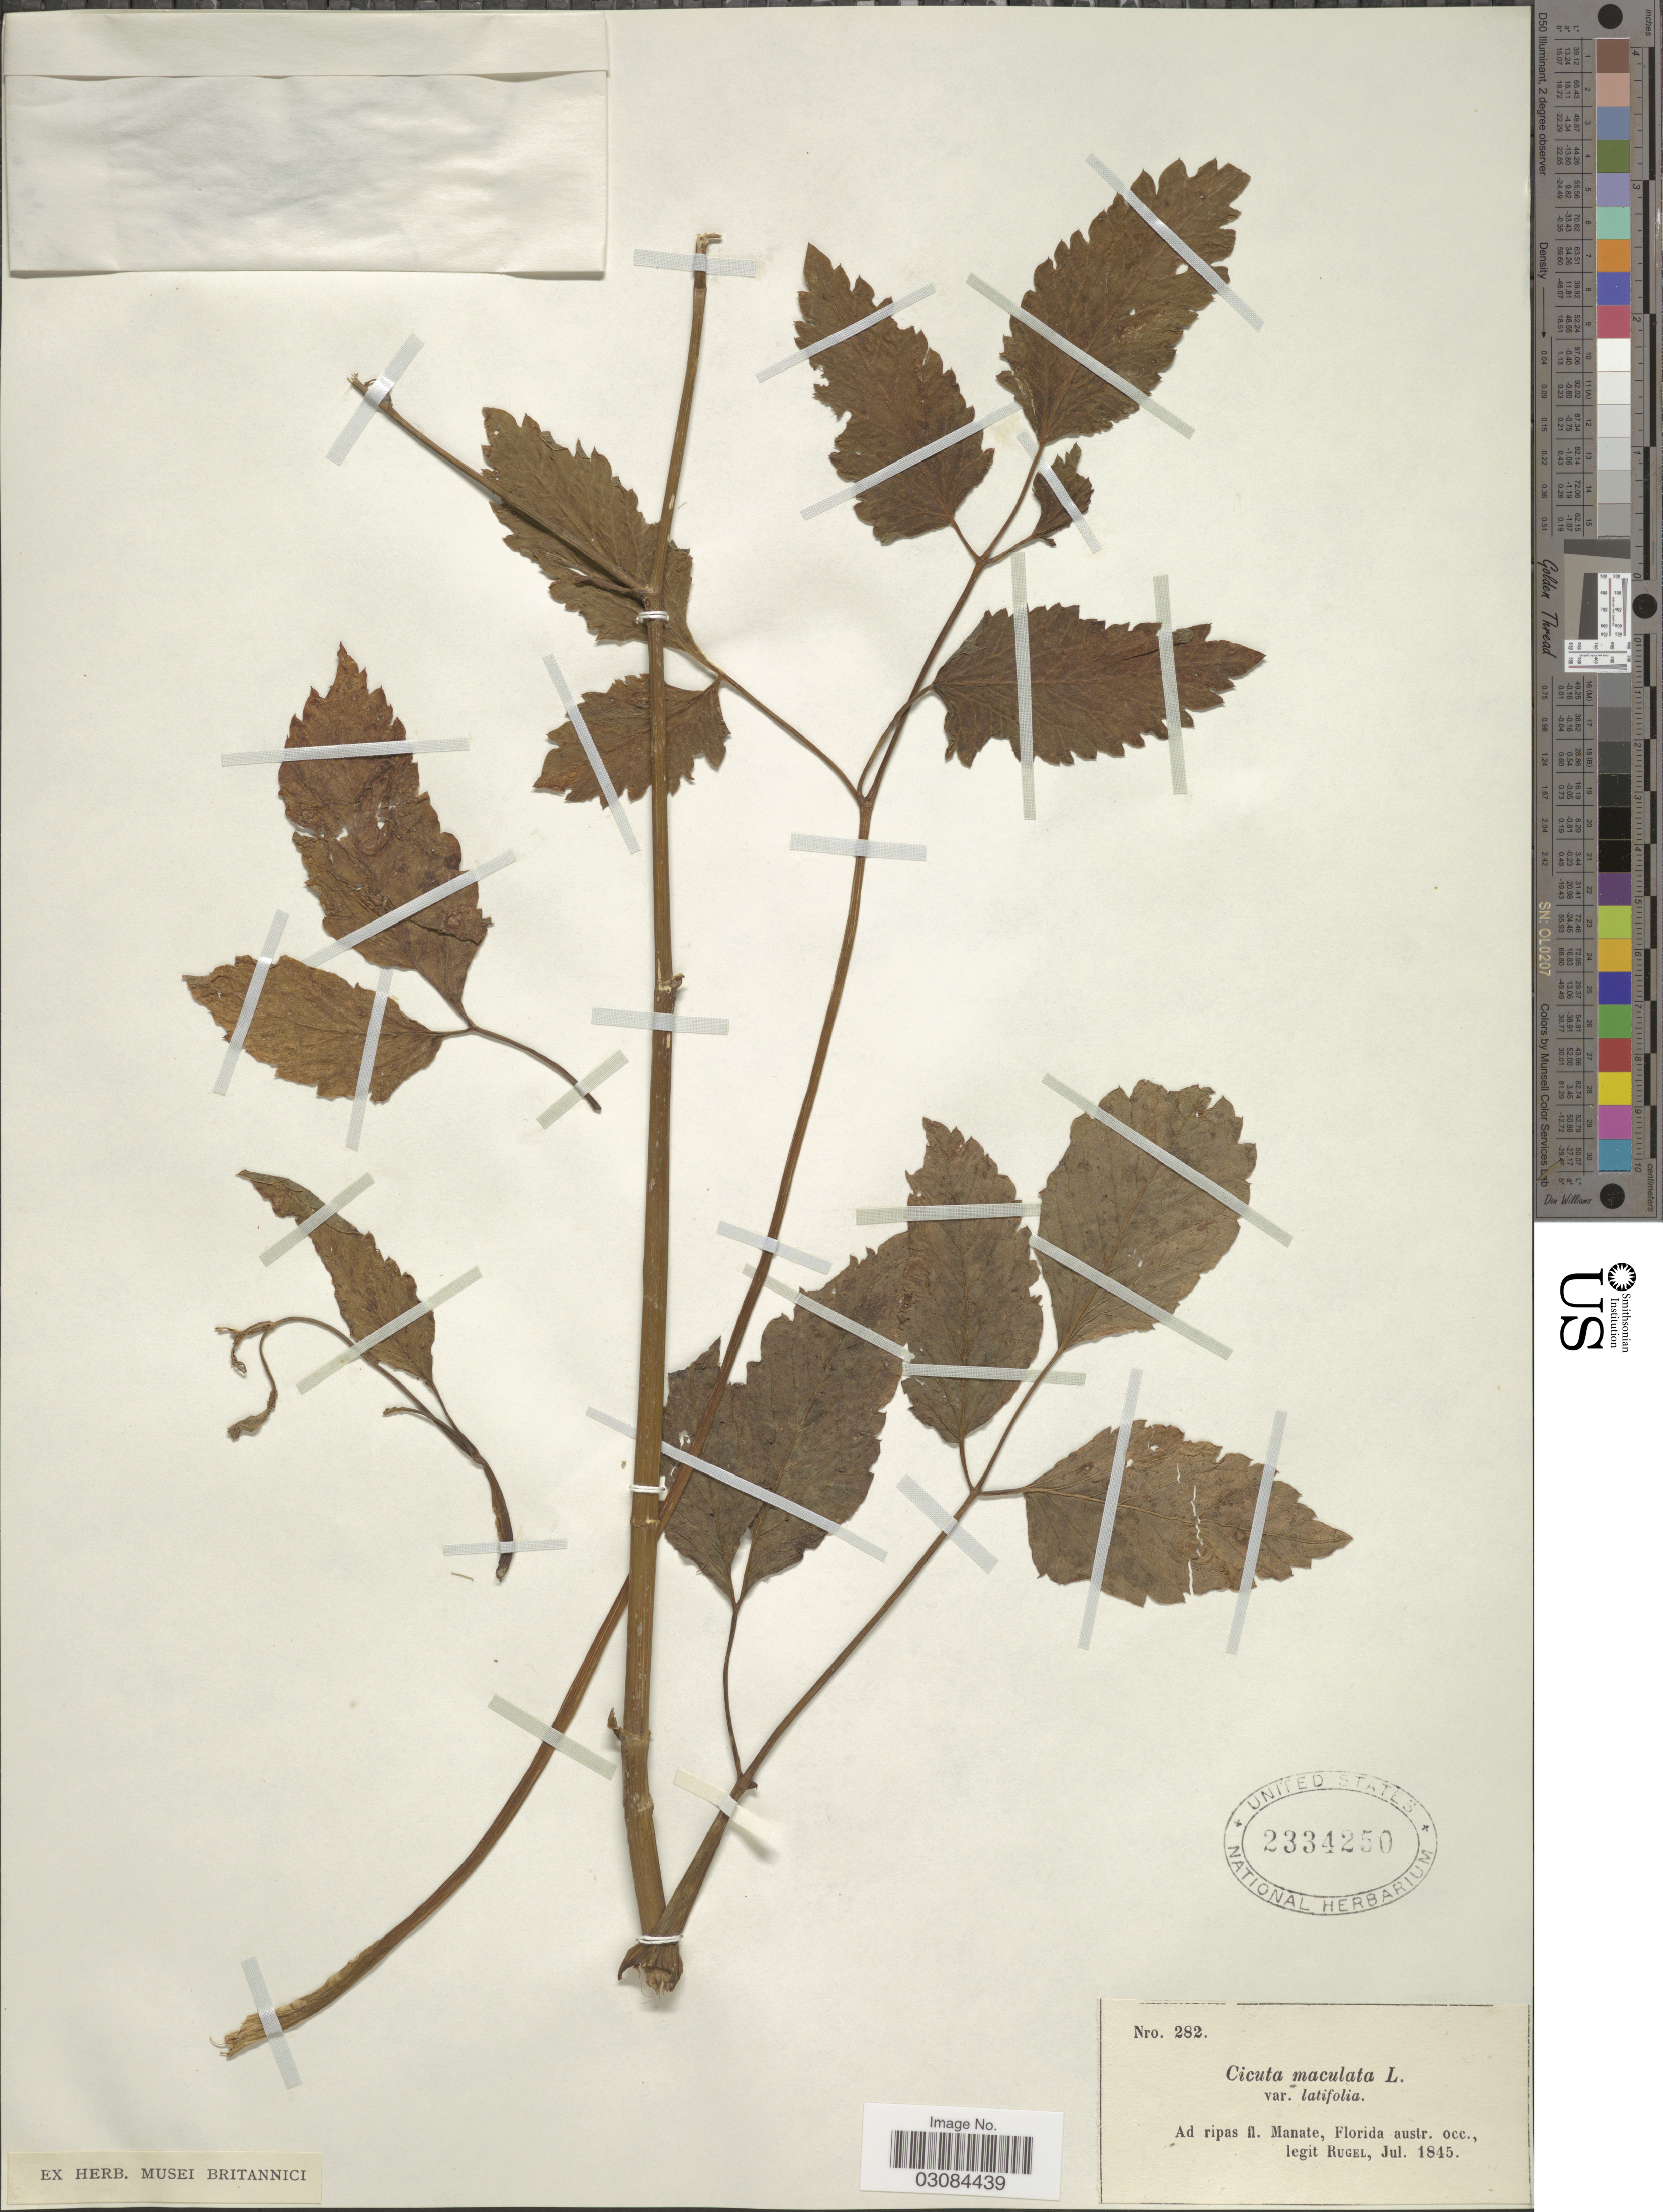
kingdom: Plantae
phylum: Tracheophyta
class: Magnoliopsida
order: Apiales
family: Apiaceae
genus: Cicuta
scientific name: Cicuta maculata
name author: L.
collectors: Rugel, --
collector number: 282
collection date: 1845-07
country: United States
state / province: Florida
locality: Ad ripas fl. Manate, Florida austr. occ.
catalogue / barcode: US 2334250